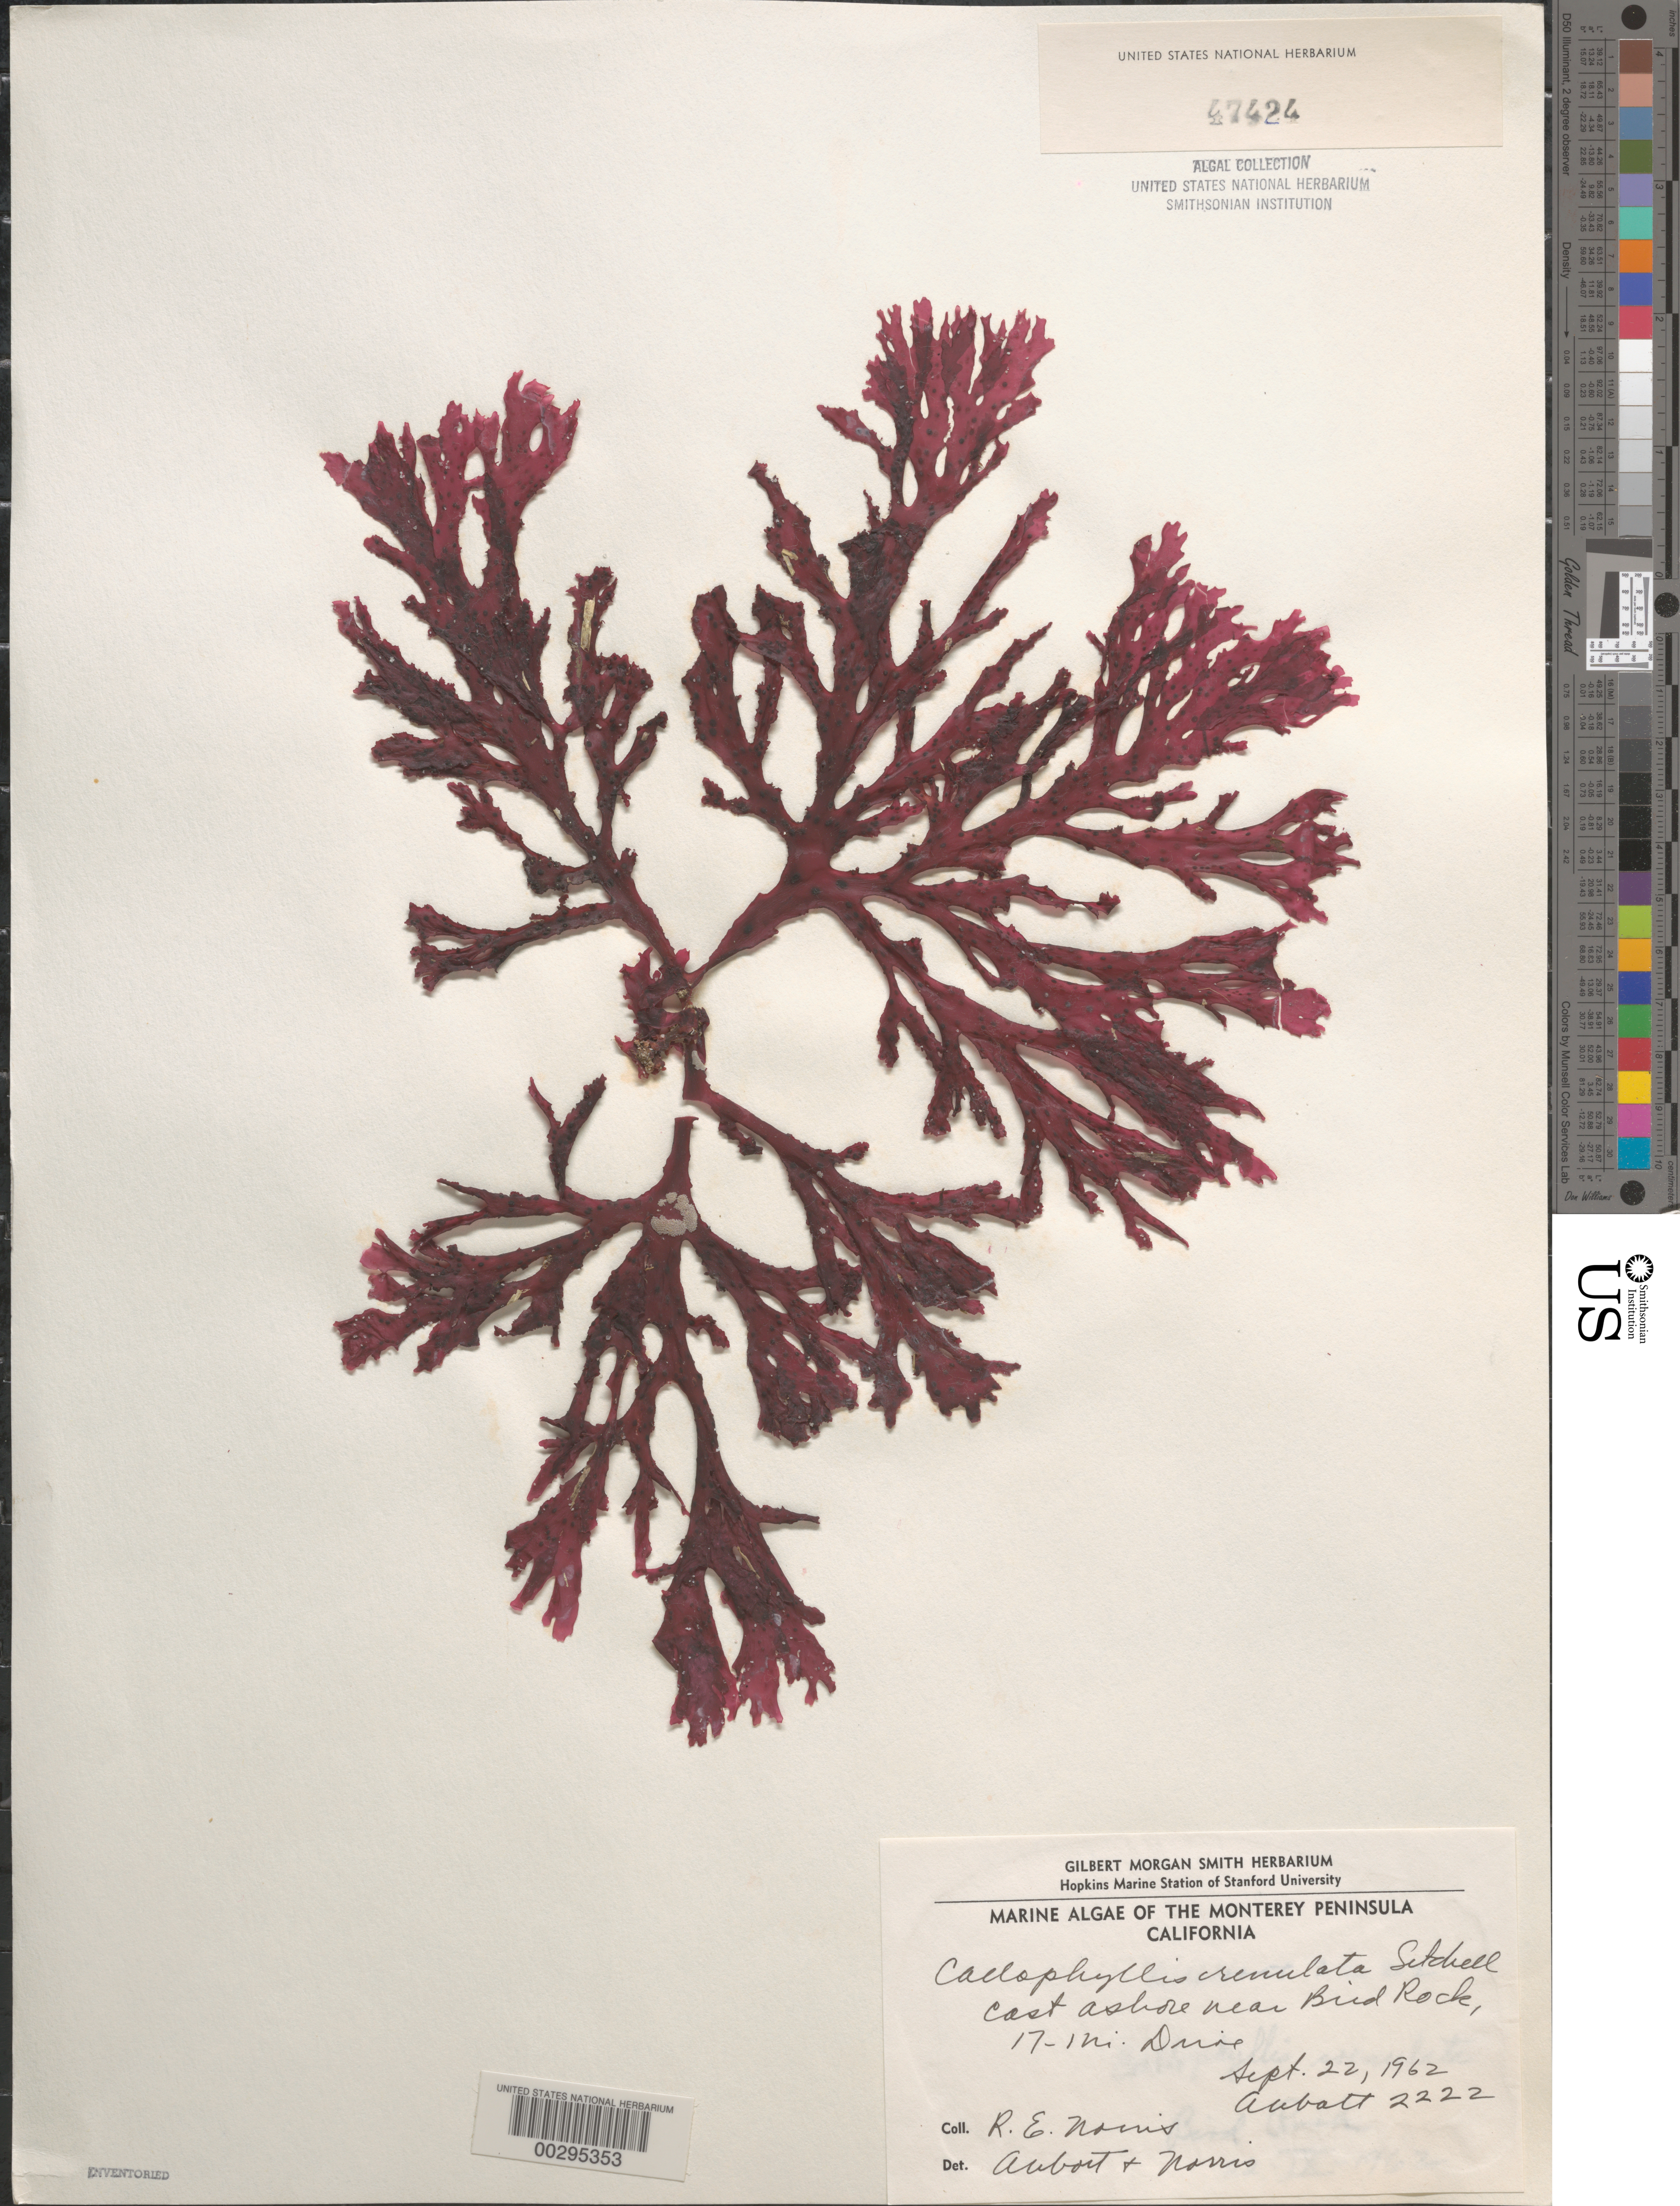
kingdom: Plantae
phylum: Rhodophyta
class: Florideophyceae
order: Gigartinales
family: Kallymeniaceae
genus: Callophyllis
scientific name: Callophyllis crenulata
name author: Setch.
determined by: Abbott, I. A.; Norris, R. E.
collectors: R. E. Norris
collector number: IAA 2222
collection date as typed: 22 Sep 1962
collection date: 1962-09-22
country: United States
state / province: California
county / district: Monterey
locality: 17 Mile Drive, near Bird Rock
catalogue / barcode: US 47424